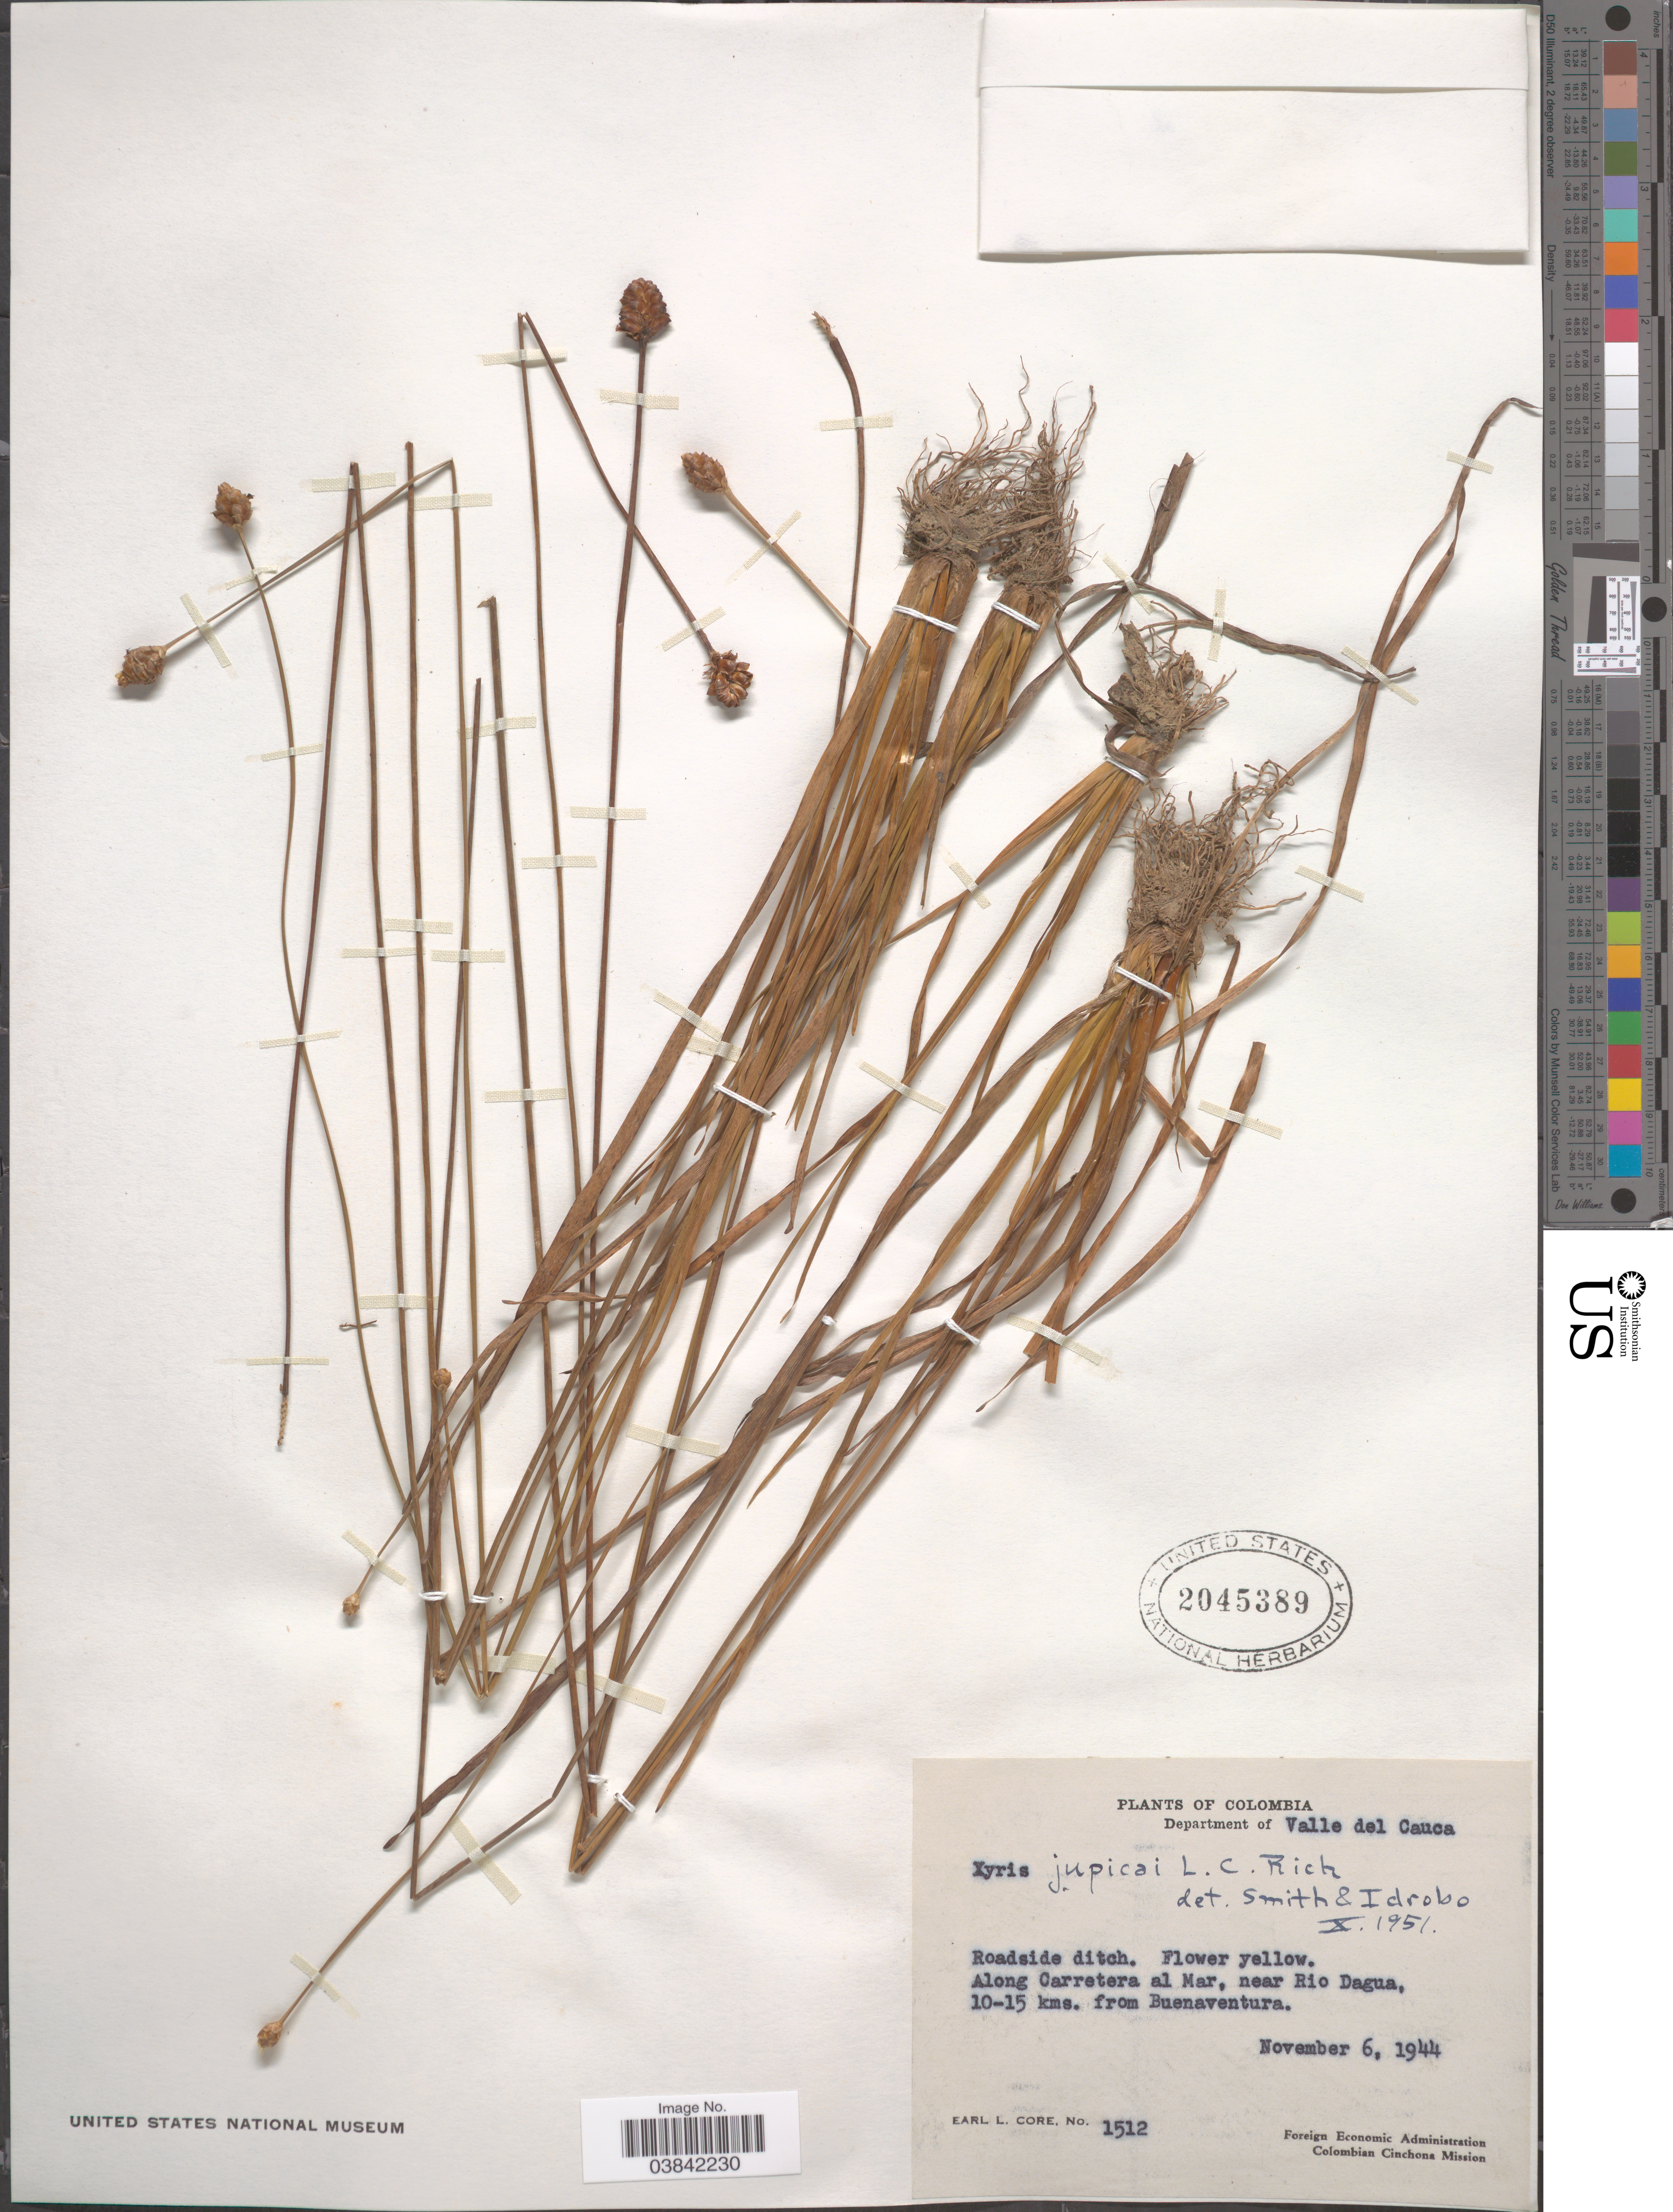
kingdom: Plantae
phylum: Tracheophyta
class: Liliopsida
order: Poales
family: Xyridaceae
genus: Xyris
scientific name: Xyris jupicai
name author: Rich.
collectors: E. L. Core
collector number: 1512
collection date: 1944-11-06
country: Colombia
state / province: Valle del Cauca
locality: Department of Valle del Cauca. Along Carretera al Mar, near Rio Dagua, 10-15 kms. from Buenaventura.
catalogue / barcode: US 2045389